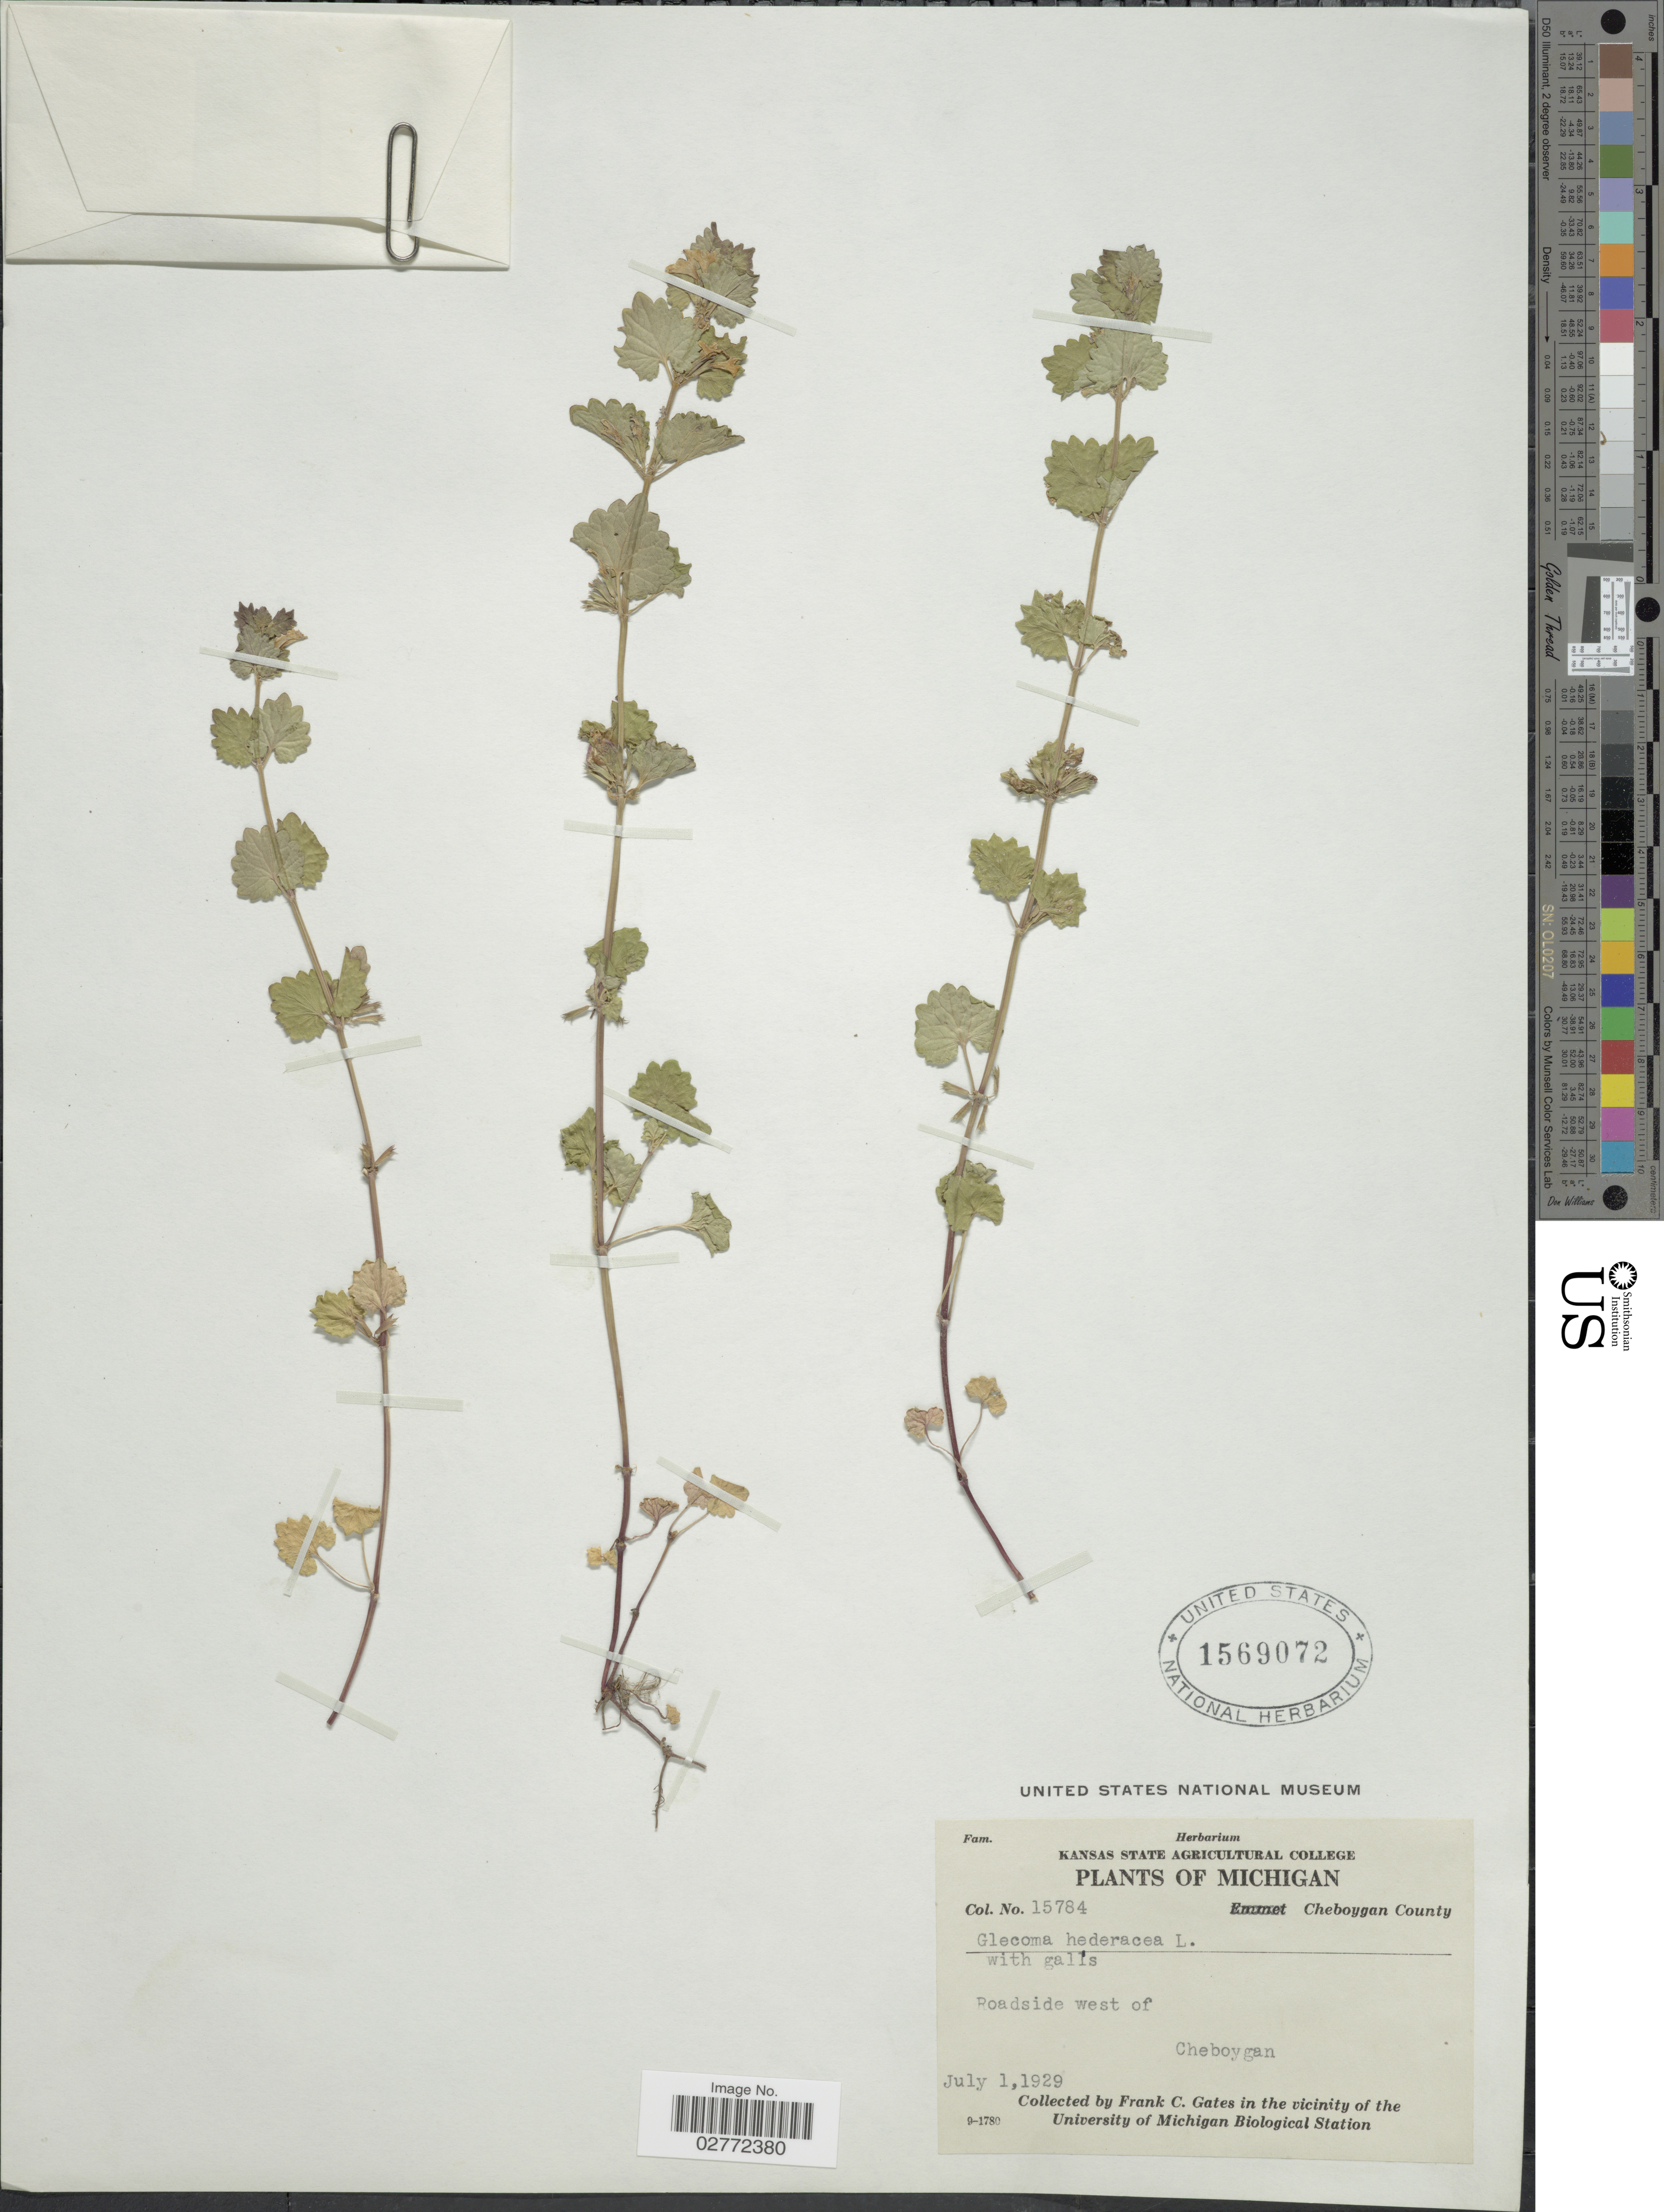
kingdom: Plantae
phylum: Tracheophyta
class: Magnoliopsida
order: Lamiales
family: Lamiaceae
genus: Glechoma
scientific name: Glechoma hederacea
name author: L.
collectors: F. C. Gates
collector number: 15784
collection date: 1929-07-01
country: United States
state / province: Michigan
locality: Cheboygan County. Roadside west of Cheboygan.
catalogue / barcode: US 1569072